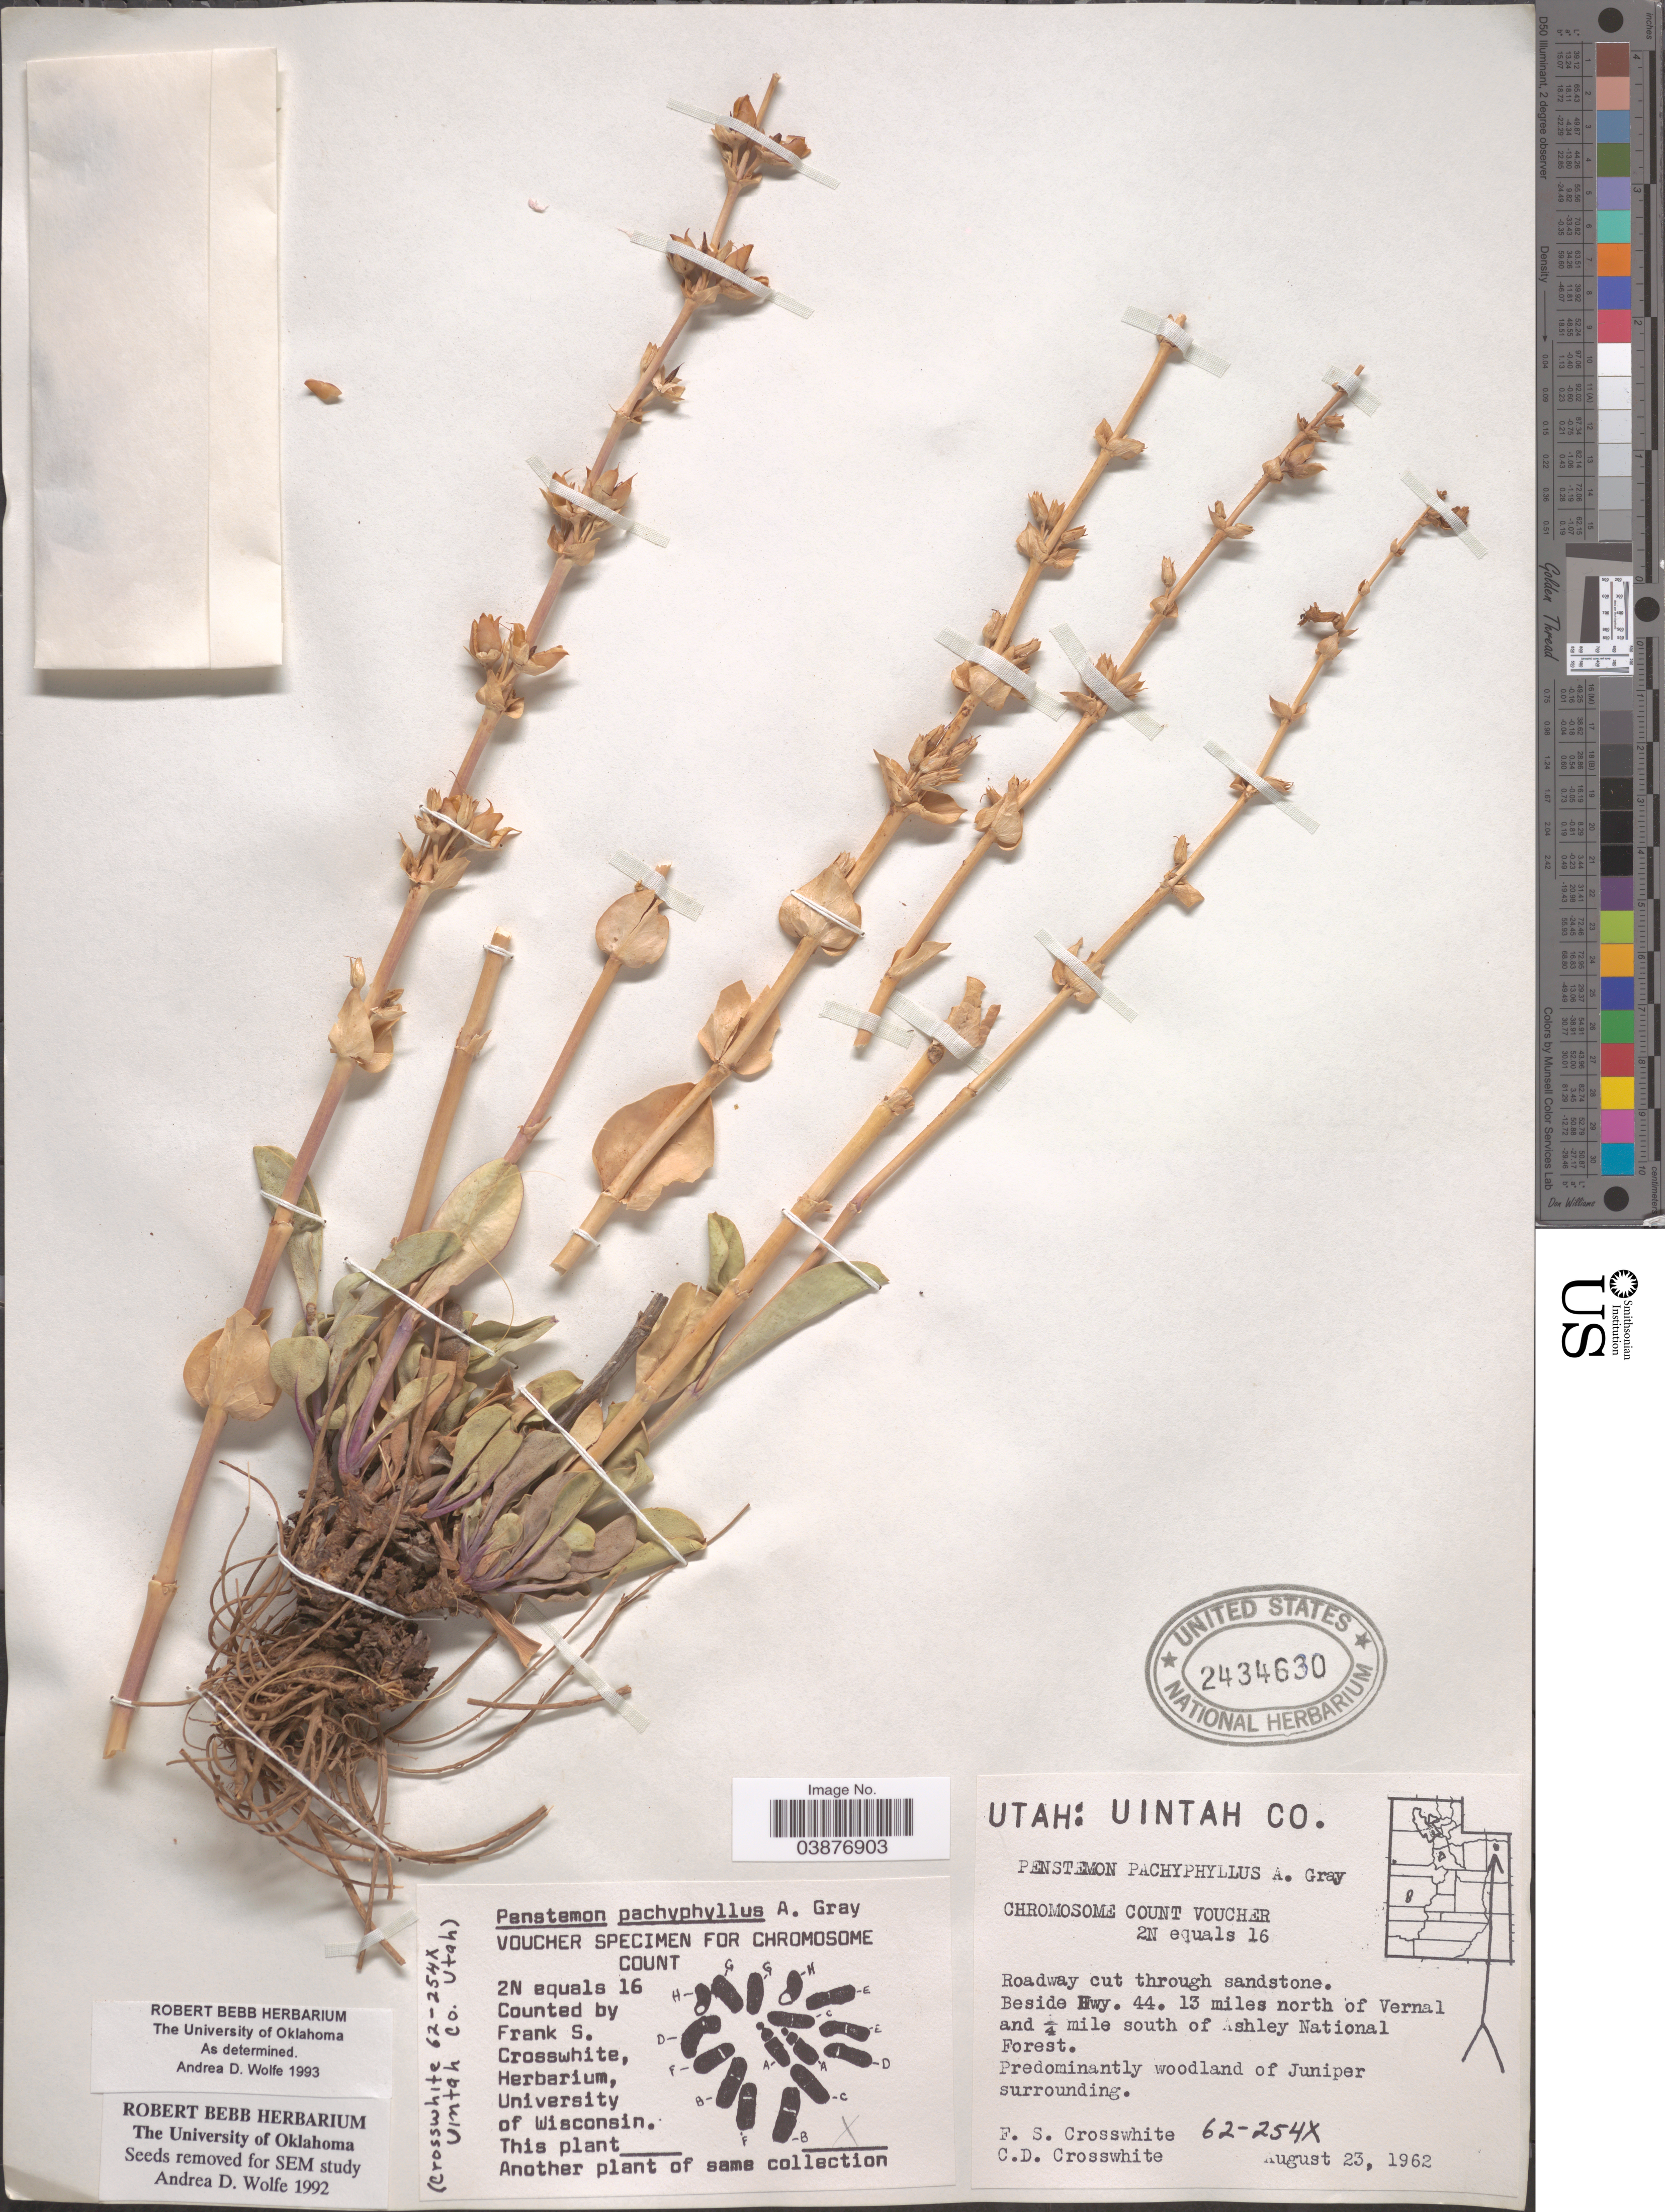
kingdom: Plantae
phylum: Tracheophyta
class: Magnoliopsida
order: Lamiales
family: Plantaginaceae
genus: Penstemon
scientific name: Penstemon pachyphyllus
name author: A. Gray ex Rydb.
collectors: F. Crosswhite & C. Crosswhite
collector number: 62-254X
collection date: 1962-08-23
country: United States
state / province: Utah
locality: Uintah Co. Beside Hwy. 44. 13 miles north of Vernal and ¼ mile south of Ashley National Forest.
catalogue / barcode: US 2434630